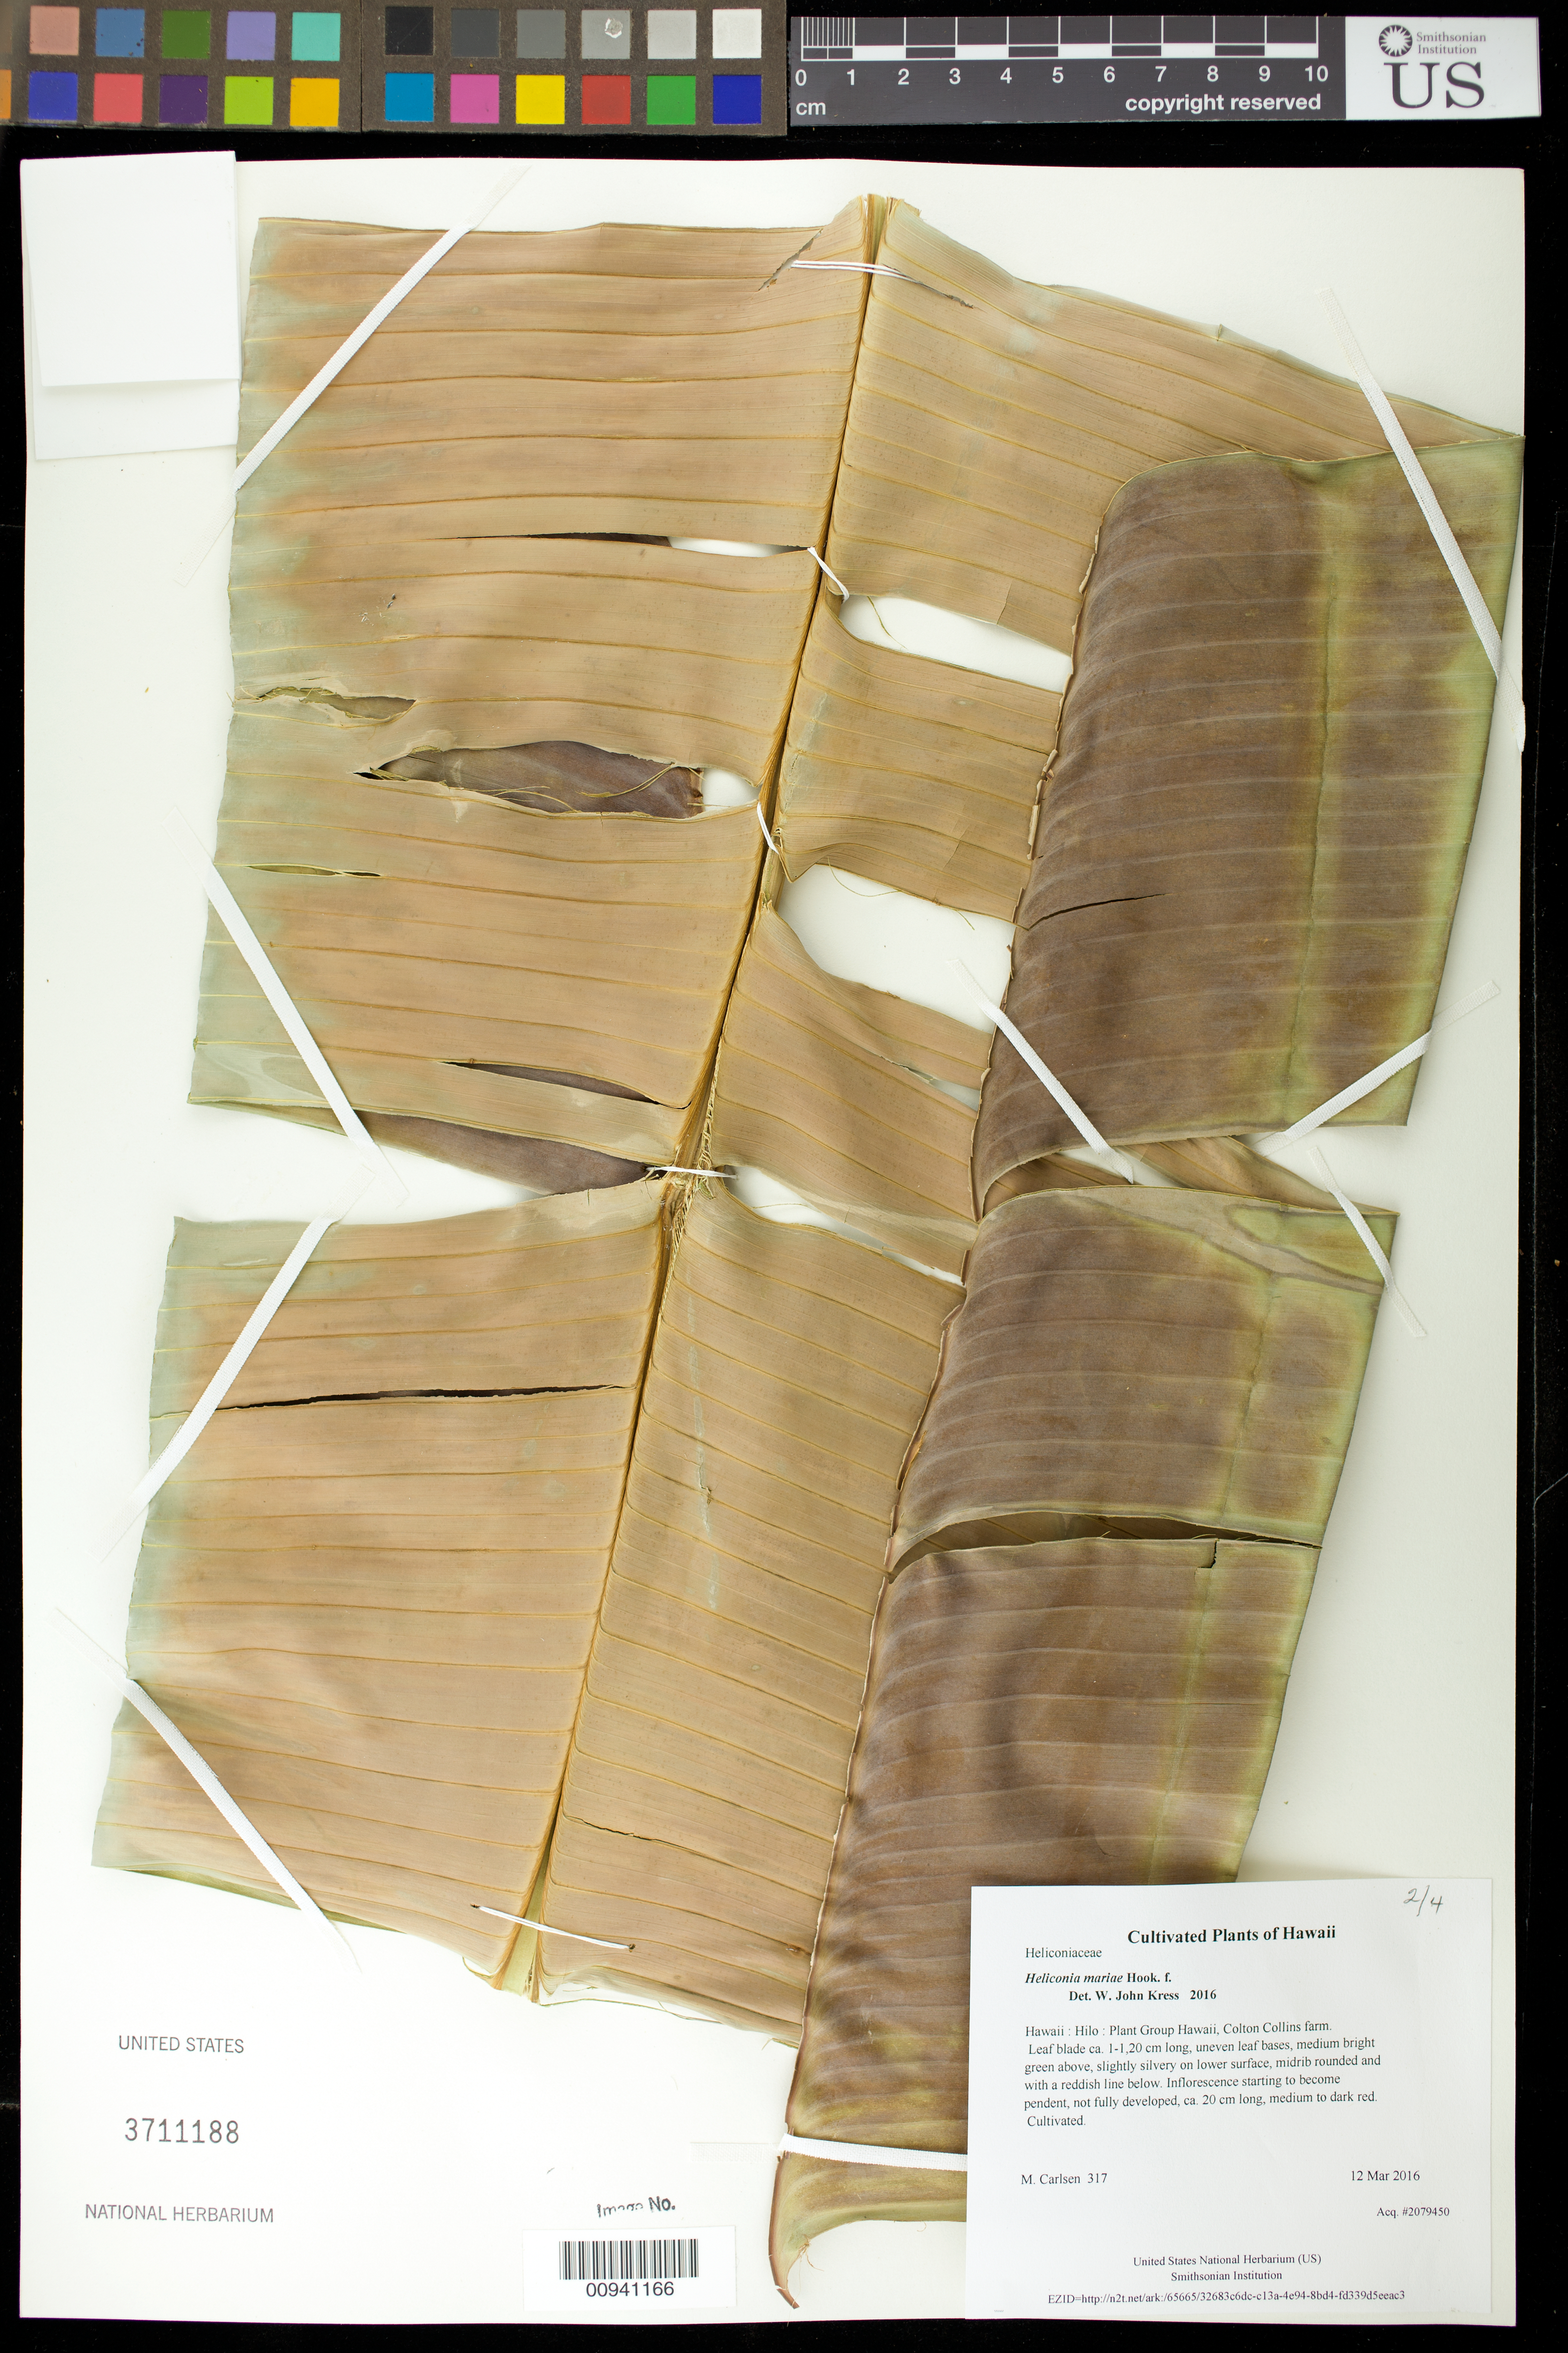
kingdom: Plantae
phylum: Tracheophyta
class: Liliopsida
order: Zingiberales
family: Heliconiaceae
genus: Heliconia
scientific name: Heliconia mariae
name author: Hook. f.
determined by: Kress, W. J., (US), Smithsonian Institution - National Museum of Natural History (UNITED STATES)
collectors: M. M. Carlsen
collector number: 317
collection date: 2016-03-12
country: United States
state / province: Hawaii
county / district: Hawaii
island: Hawaii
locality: Plant Group Hawaii, Colton Collins farm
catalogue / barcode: US 3711188